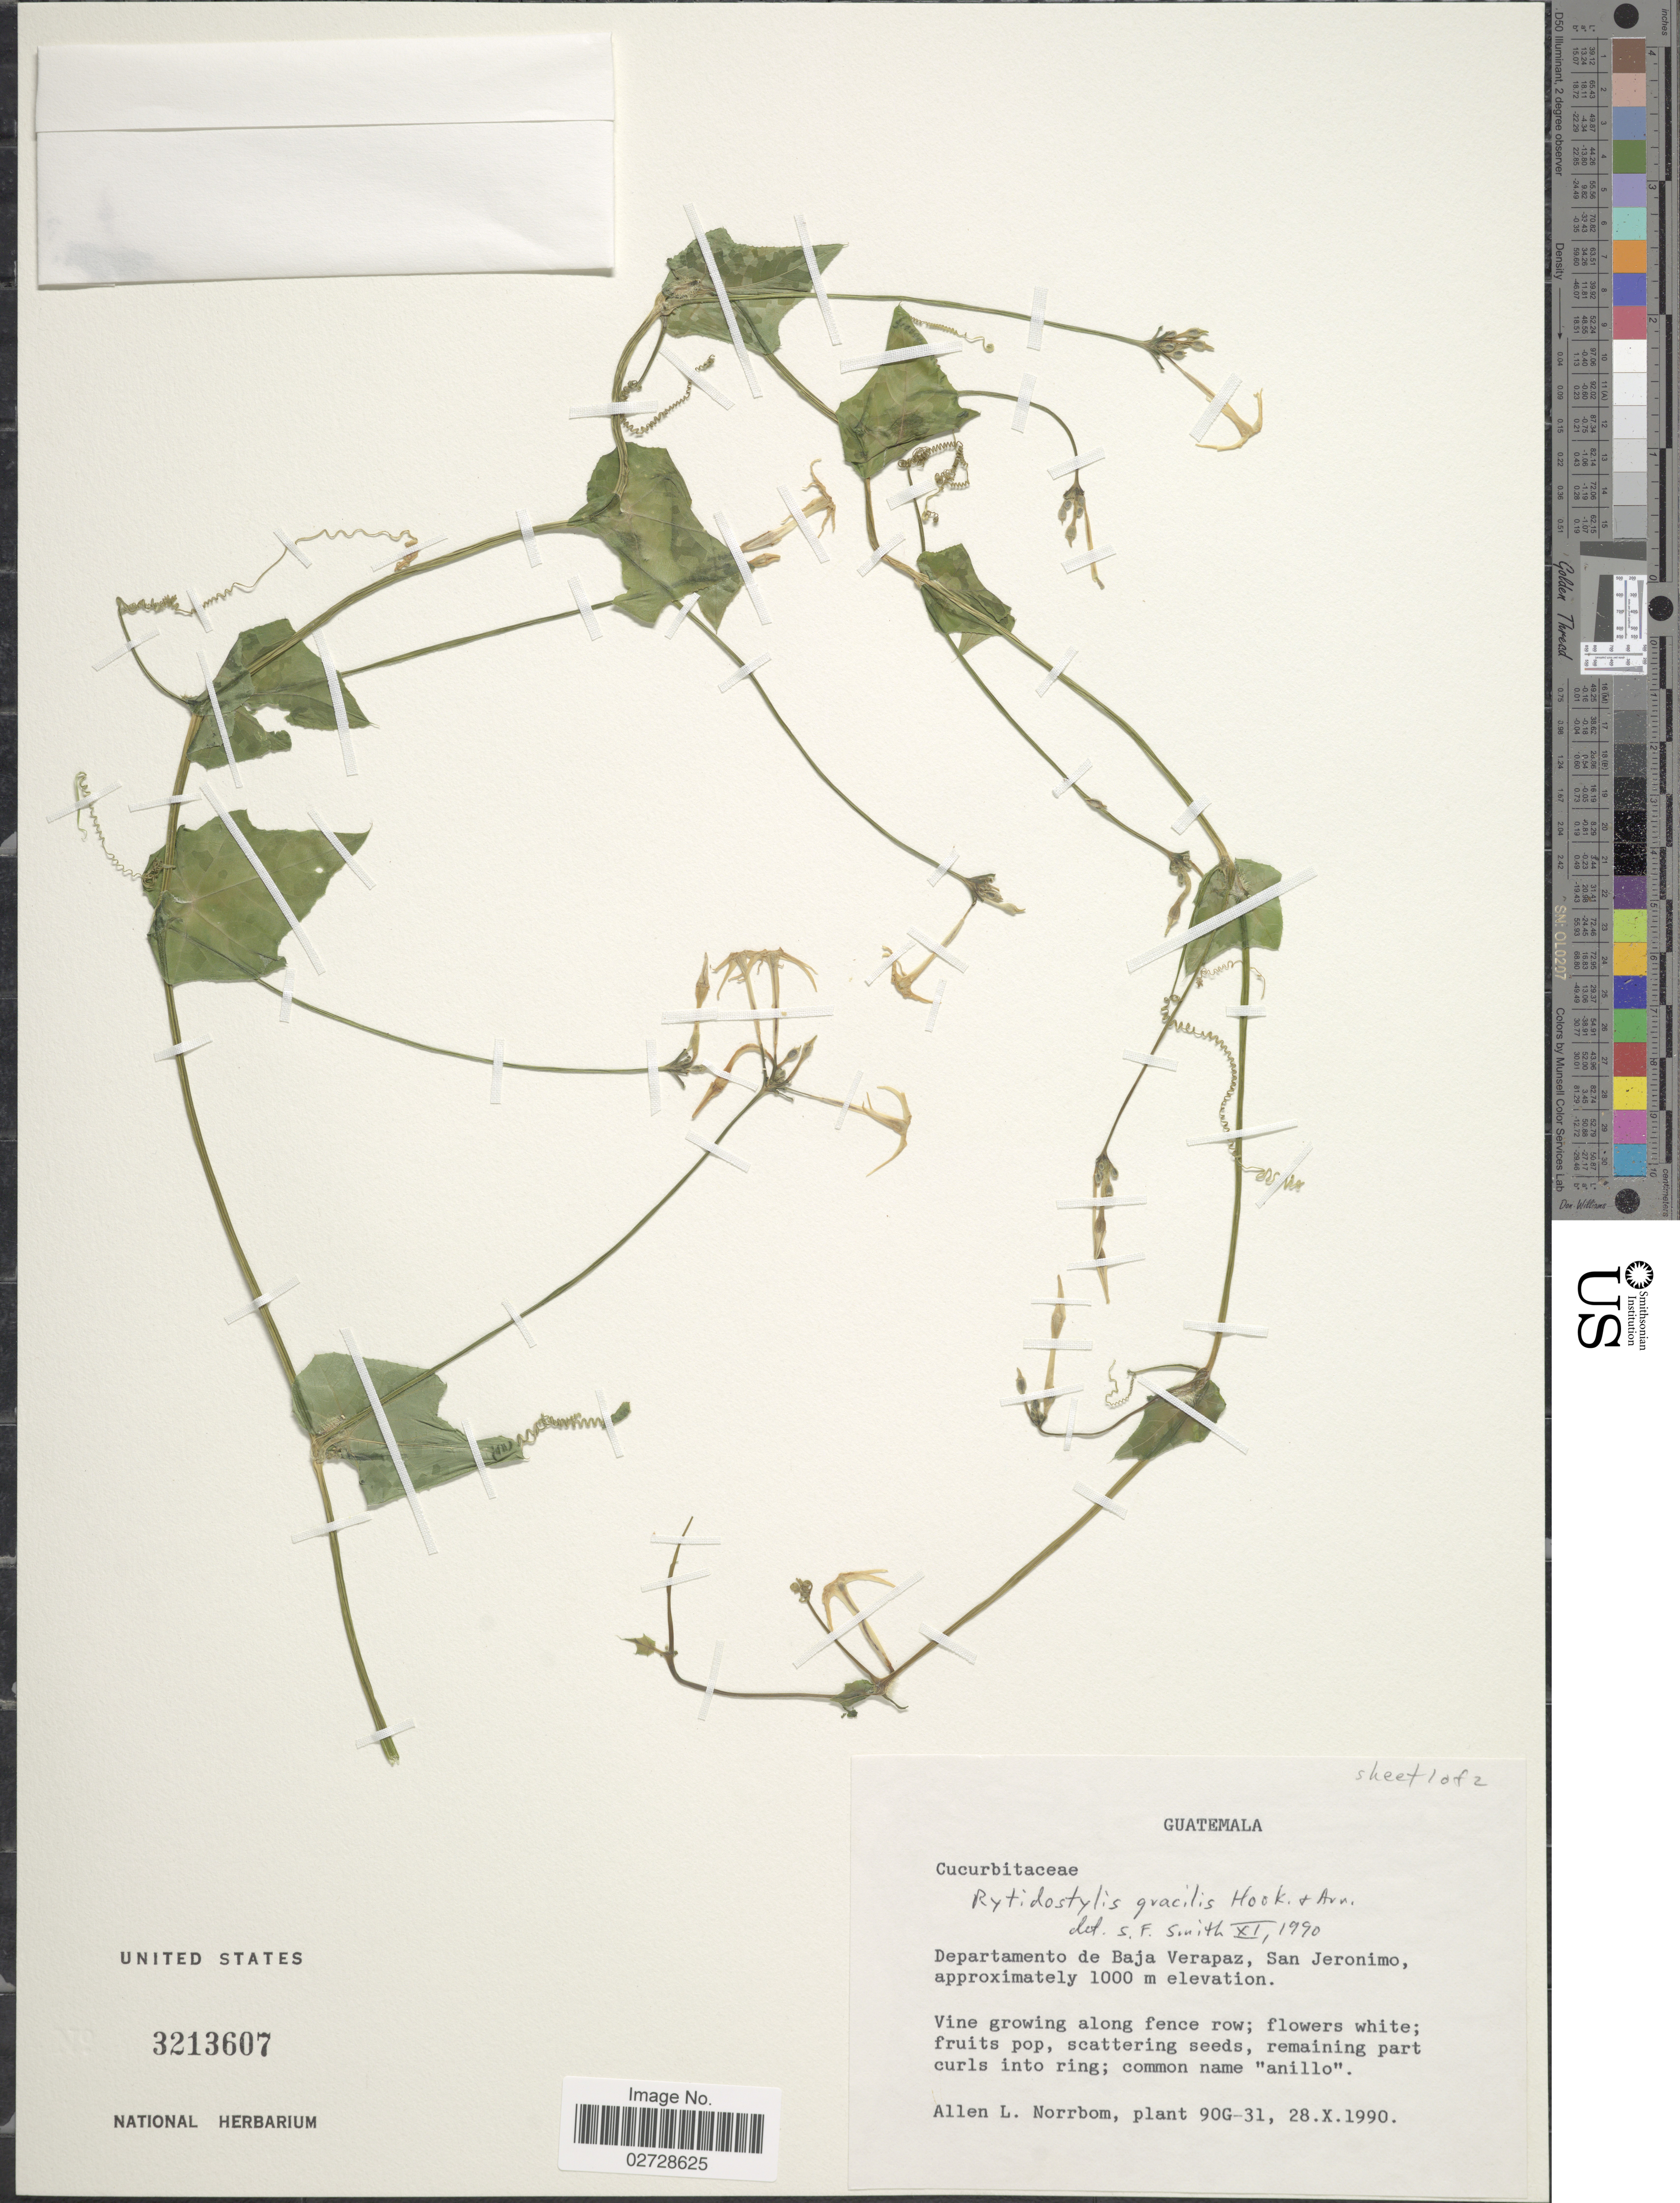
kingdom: Plantae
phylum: Tracheophyta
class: Magnoliopsida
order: Cucurbitales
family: Cucurbitaceae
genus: Cyclanthera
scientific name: Cyclanthera carthagenensis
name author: (Jacq.) H. Schaef. & S.S. Renner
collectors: A. L. Norrbom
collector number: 90G-31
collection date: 1990-10-28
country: Guatemala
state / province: Baja Verapaz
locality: San Jeronimo, along fence row.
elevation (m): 1000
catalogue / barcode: US 3213607